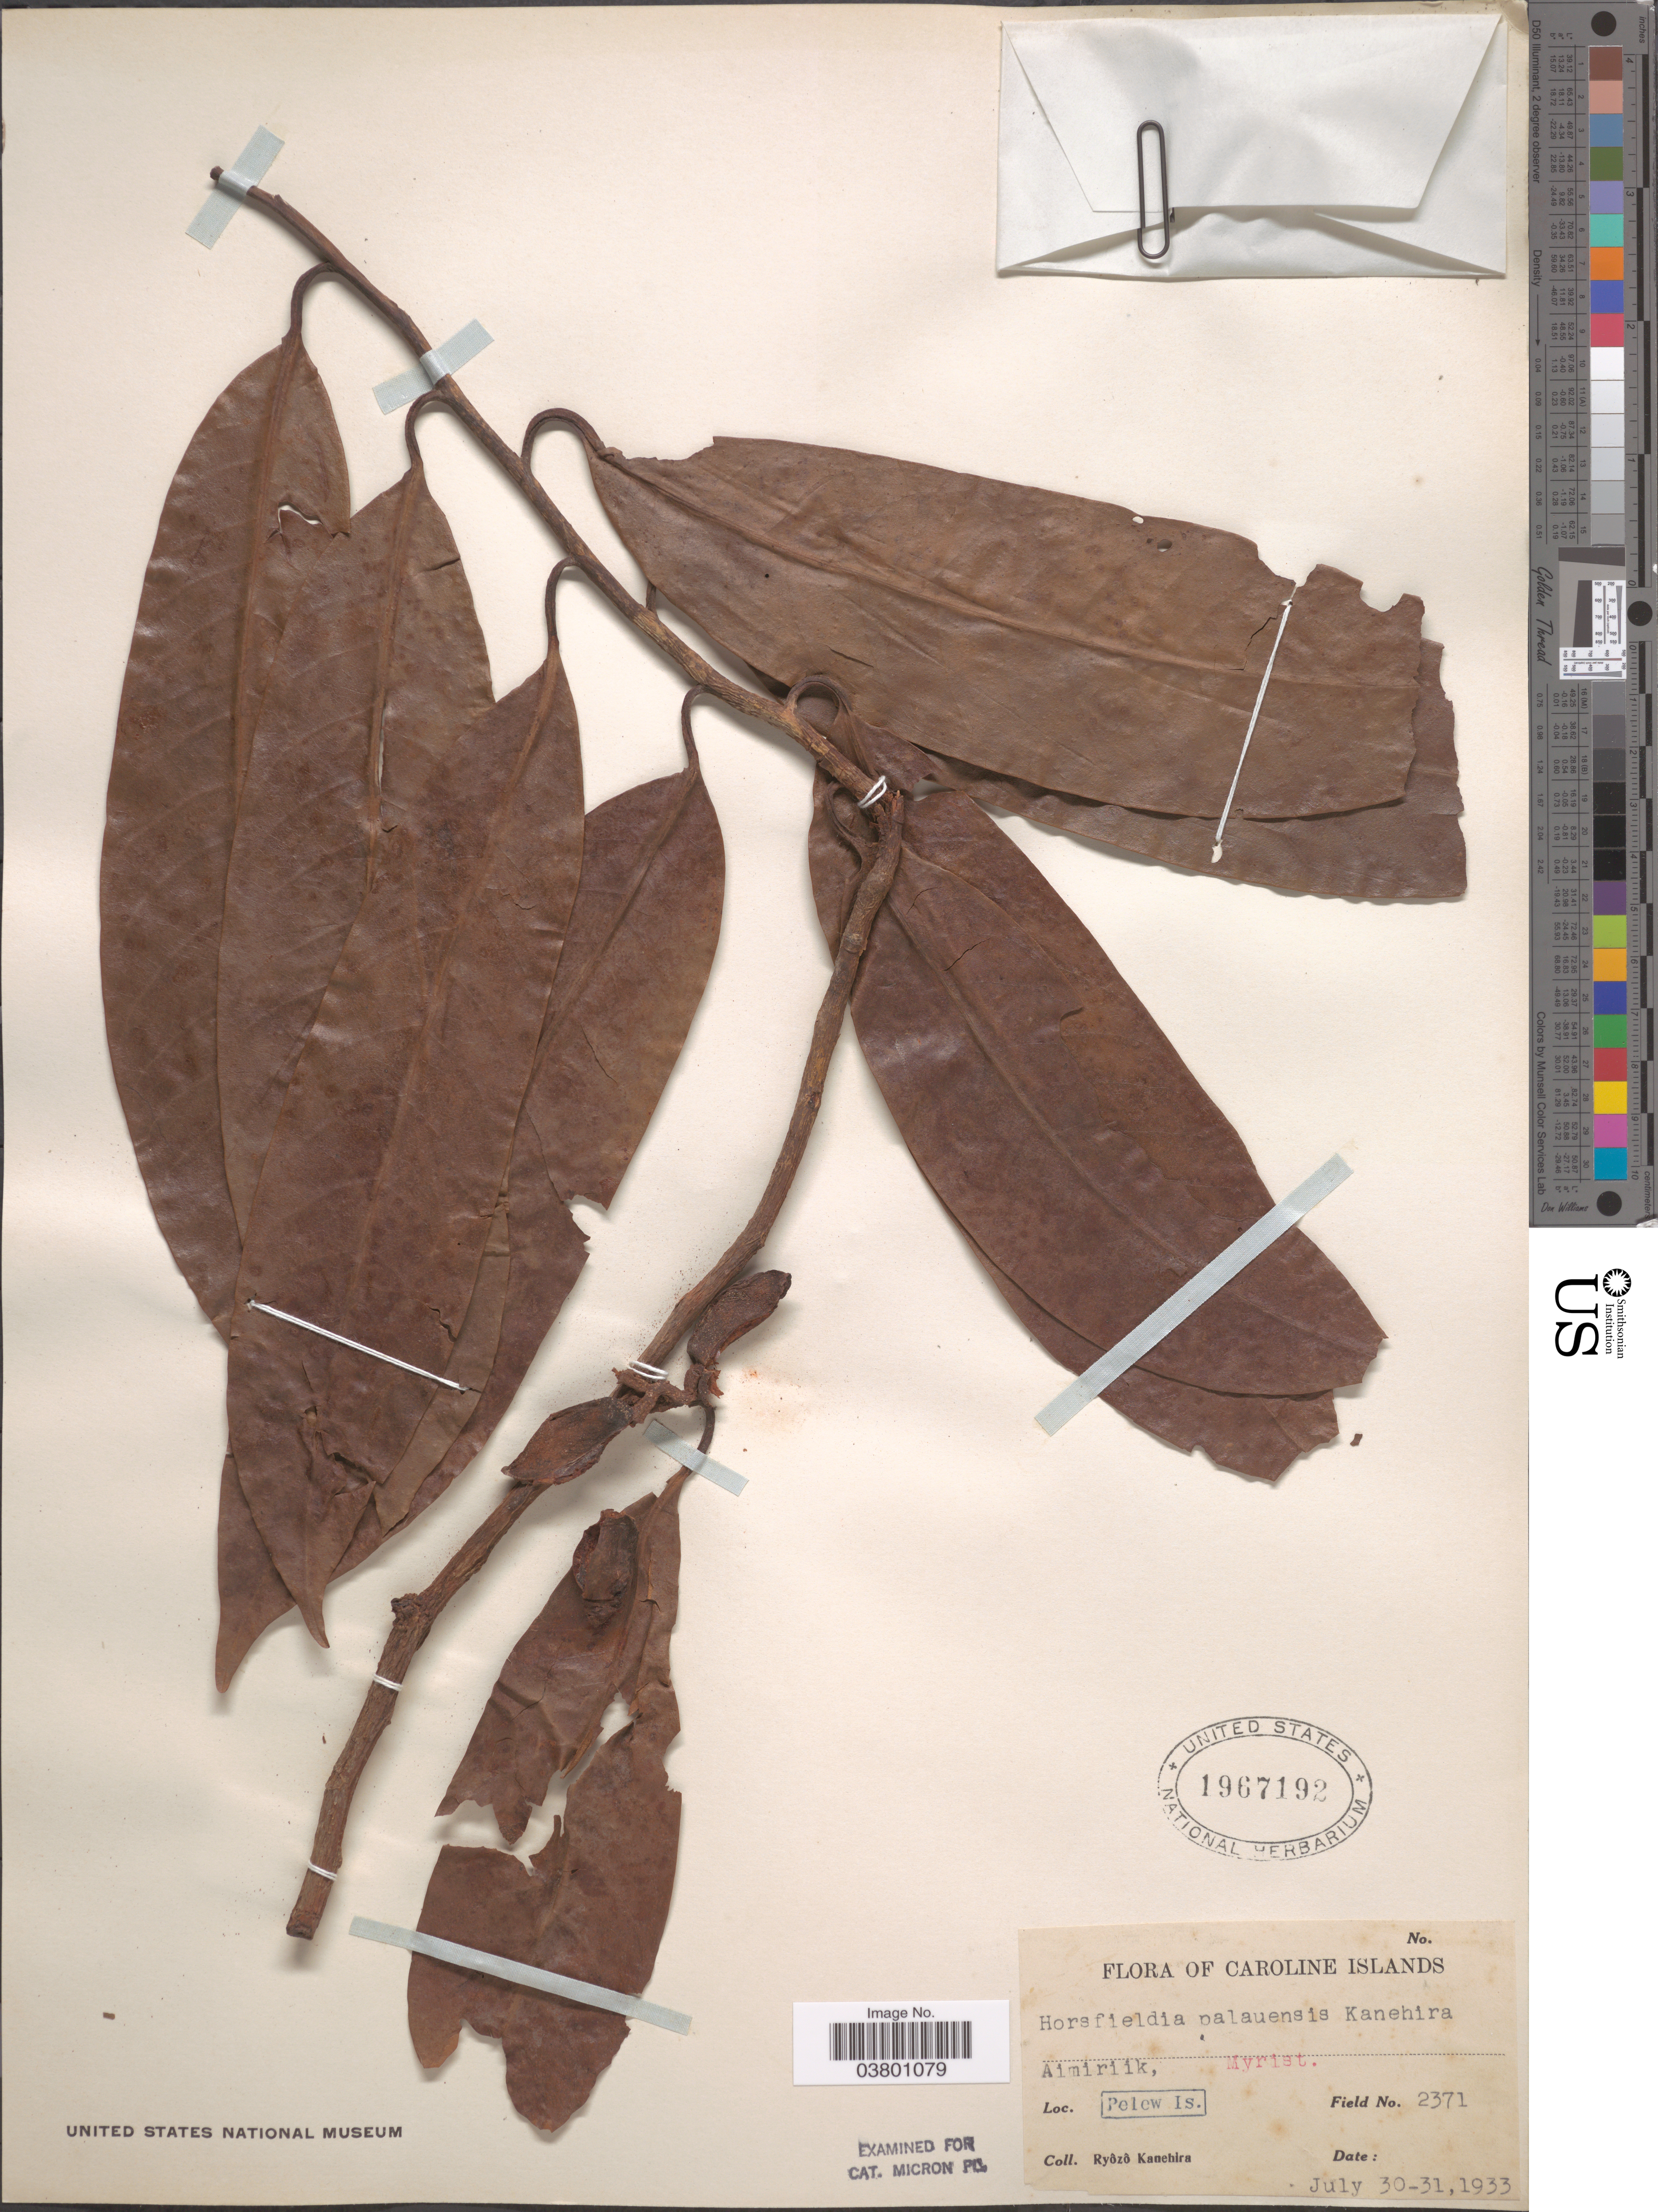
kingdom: Plantae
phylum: Tracheophyta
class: Magnoliopsida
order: Magnoliales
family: Myristicaceae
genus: Horsfieldia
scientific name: Horsfieldia palauensis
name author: Kaneh.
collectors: R. Kanehira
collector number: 2371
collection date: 1933-07-30/1933-07-31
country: Palau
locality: Caroline Islands. Aimiriik, Pelew Is.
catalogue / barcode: US 1967192